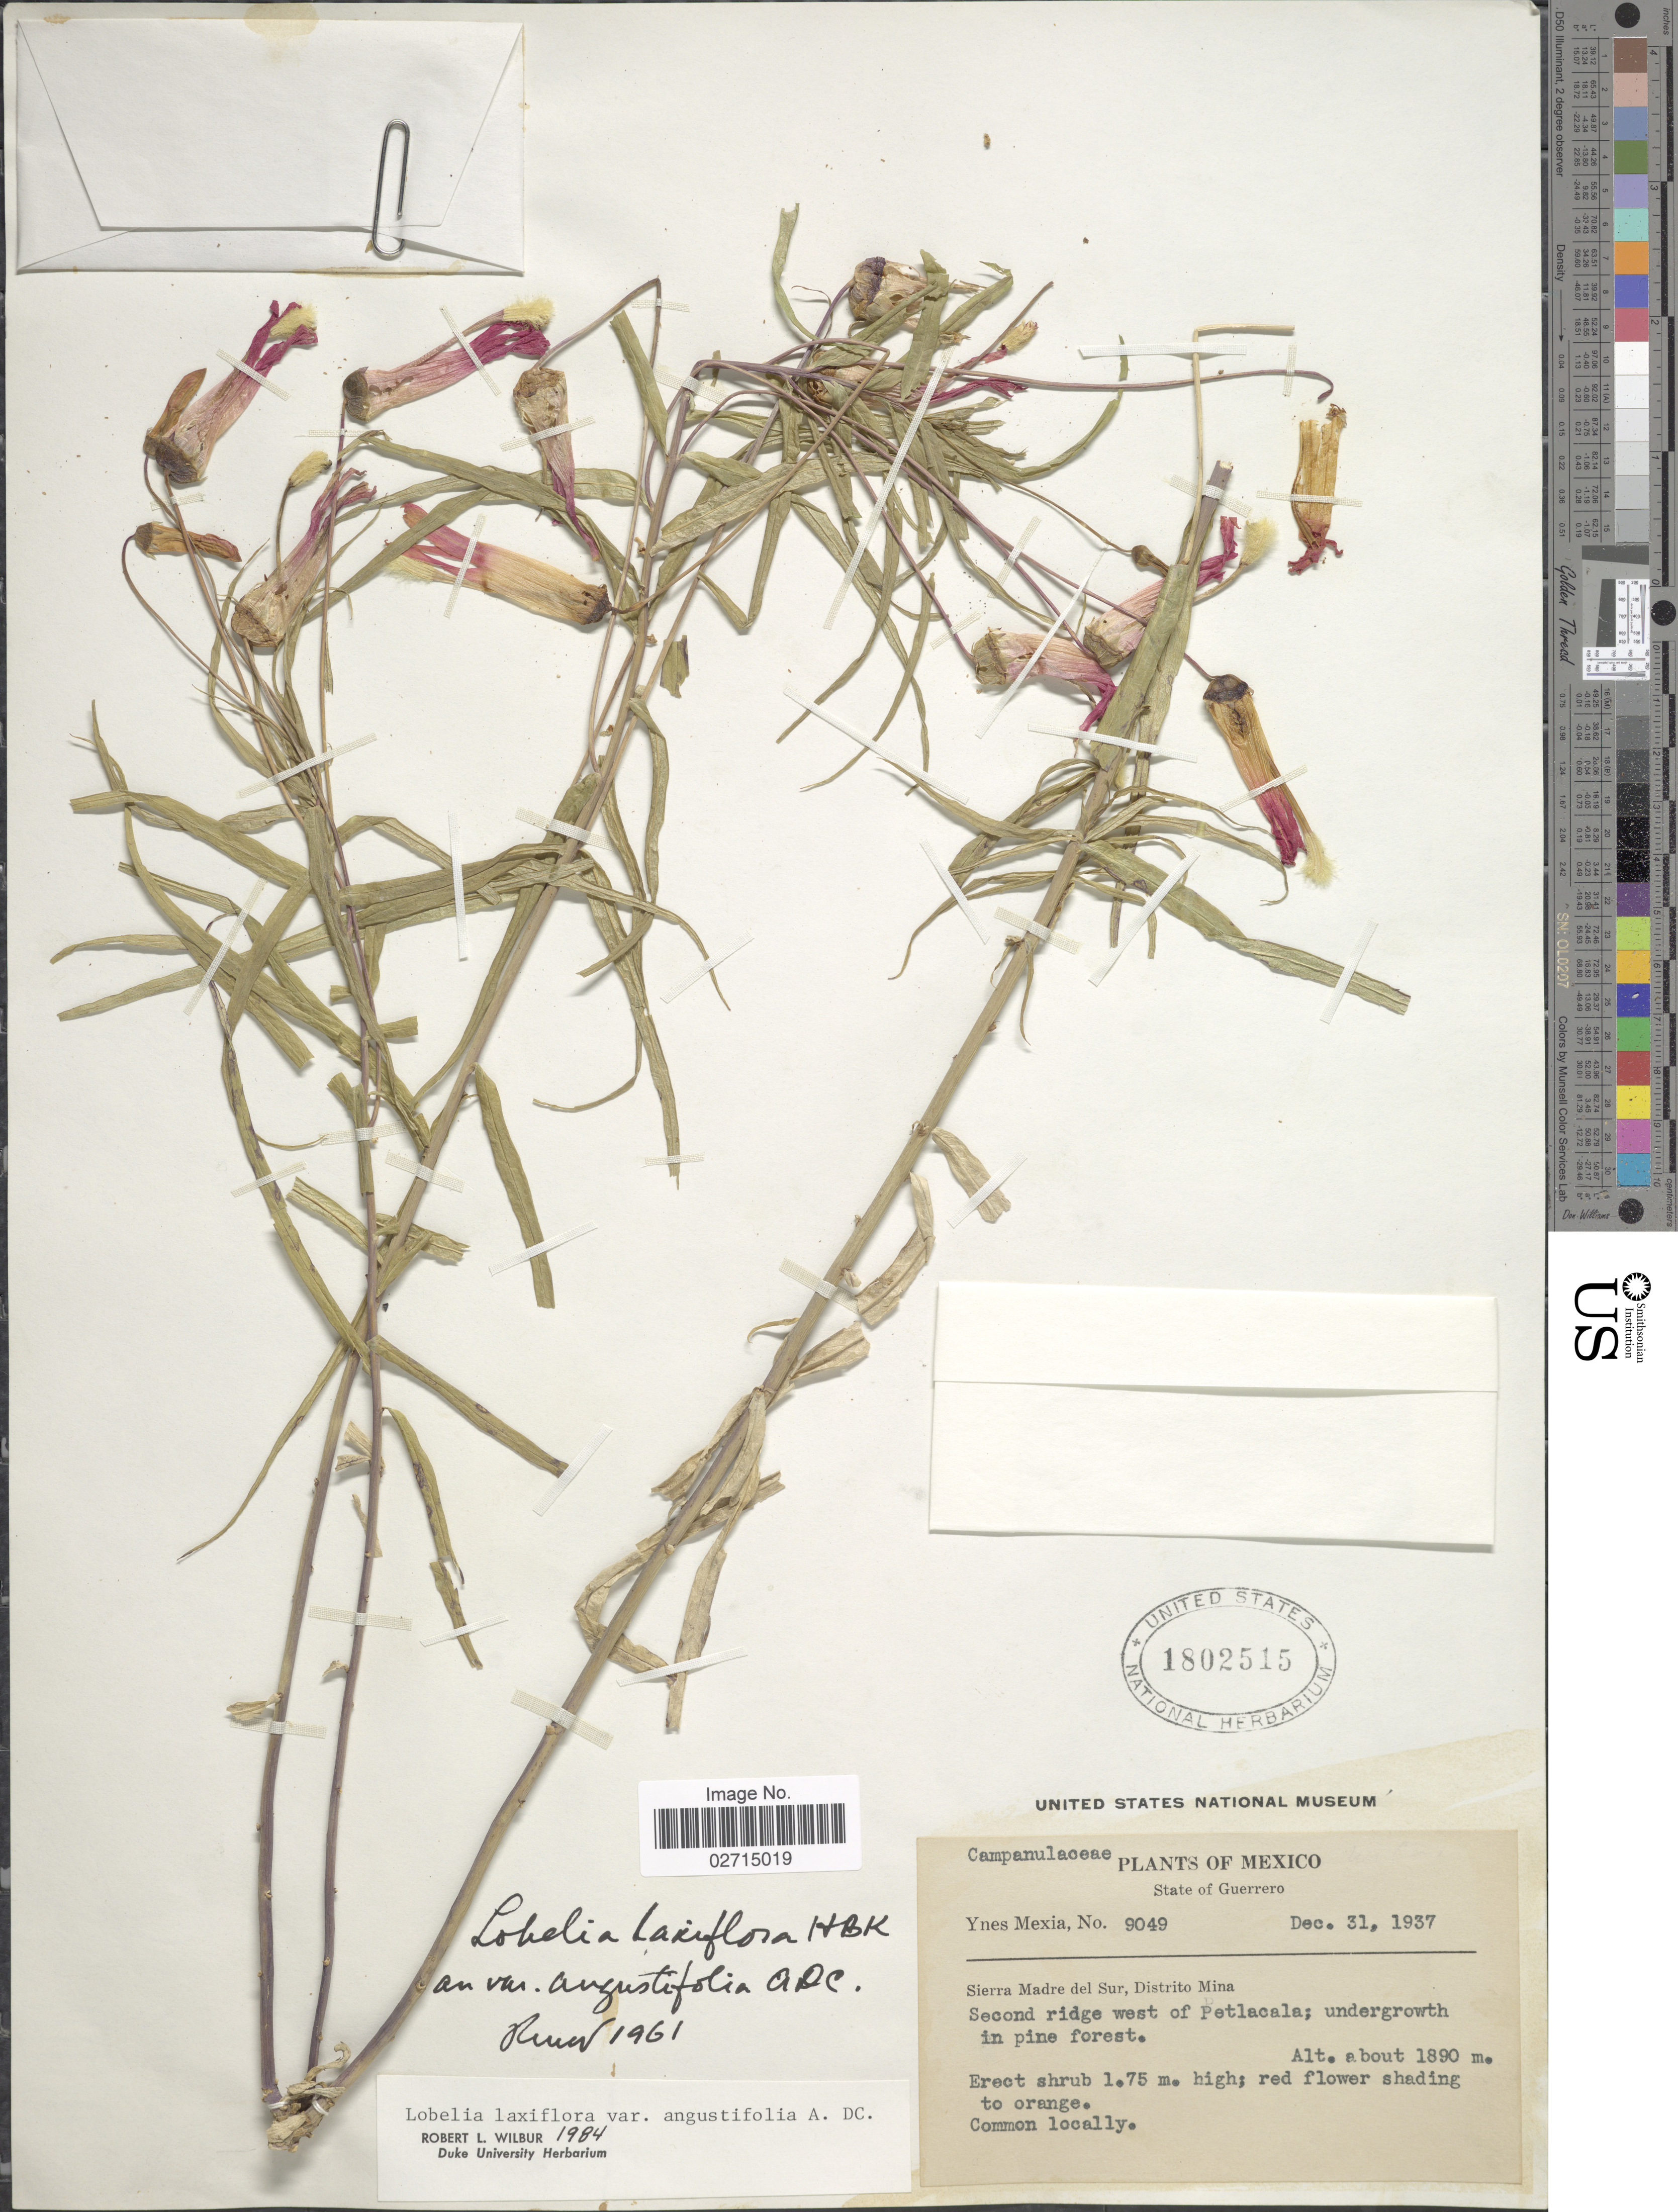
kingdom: Plantae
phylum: Tracheophyta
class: Magnoliopsida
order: Asterales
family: Campanulaceae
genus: Leptocodon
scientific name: Leptocodon laxiflora var. angustifolia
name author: A. DC.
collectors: Y. Mexia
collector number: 9049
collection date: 1937-12-31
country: Mexico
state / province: Guerrero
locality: State of Guerrero, Sierra Madre del Sur, Distrito Mina, Second ridge west of Petlacala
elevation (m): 1890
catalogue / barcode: US 1802515